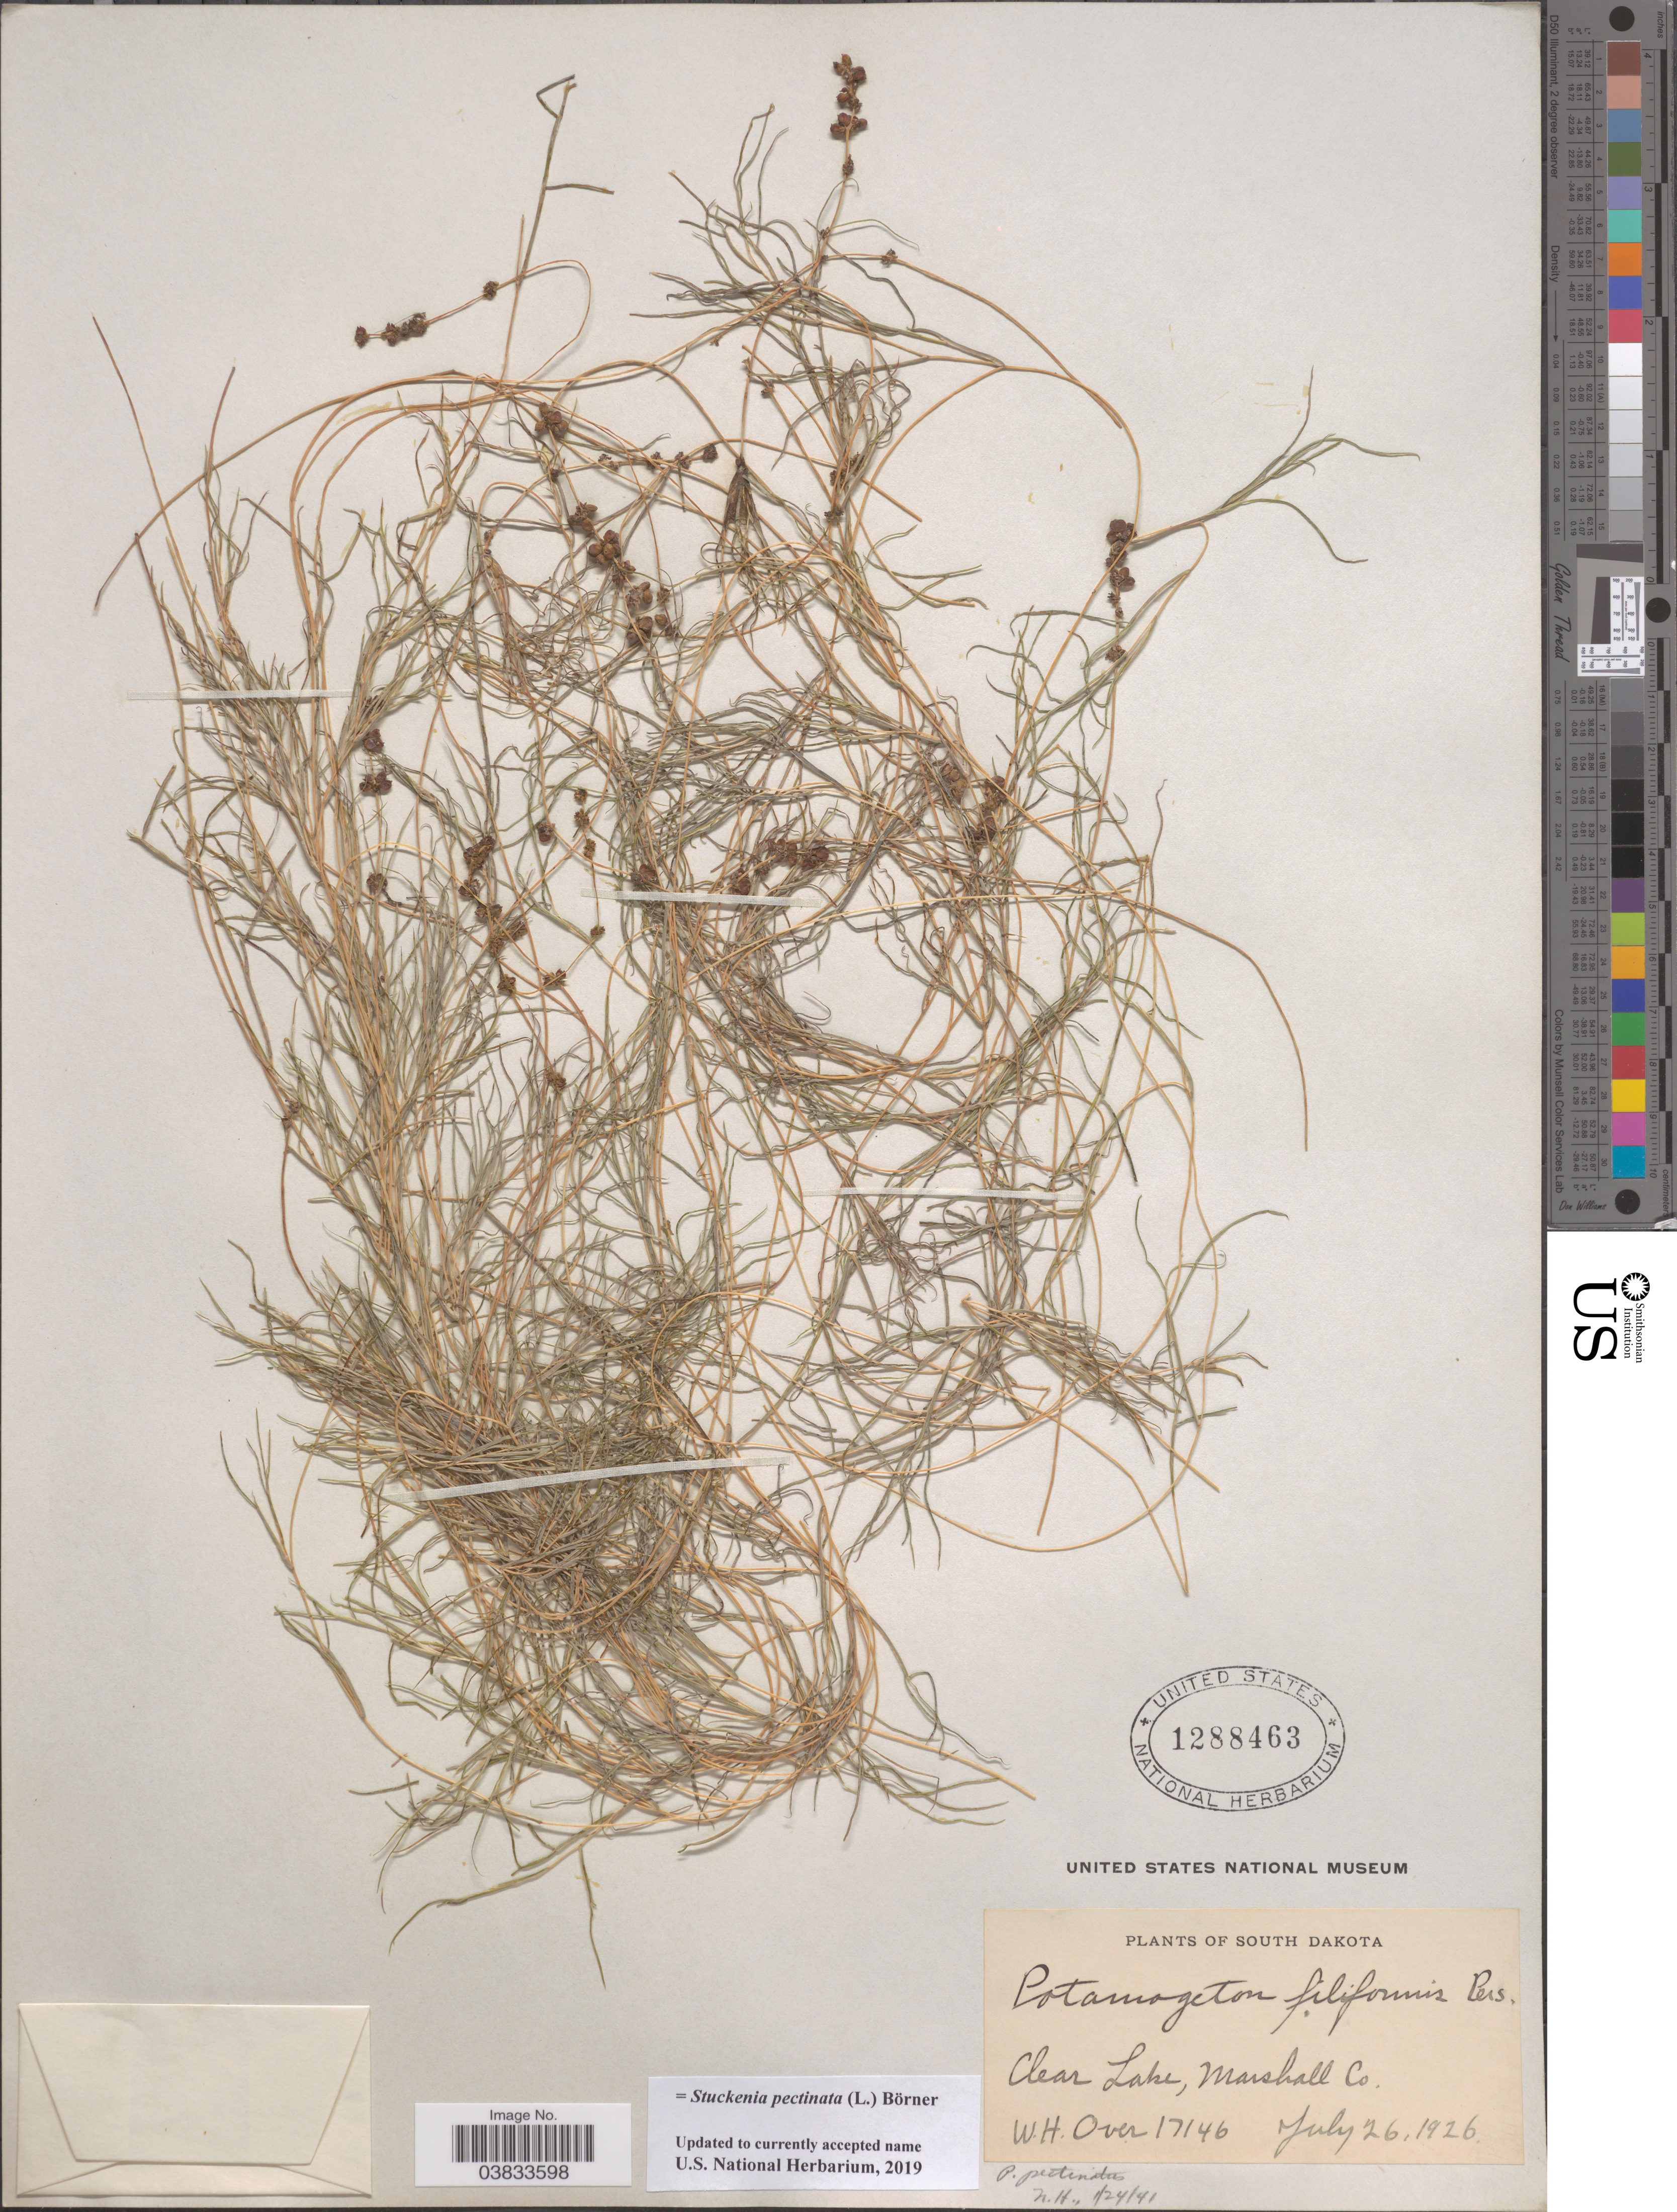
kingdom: Plantae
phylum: Tracheophyta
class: Liliopsida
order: Alismatales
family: Potamogetonaceae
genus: Stuckenia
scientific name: Stuckenia pectinata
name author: (L.) Börner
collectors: W. Over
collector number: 17146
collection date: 1926-07-26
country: United States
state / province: South Dakota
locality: Clear Lake, Marshall Co.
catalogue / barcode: US 1288463